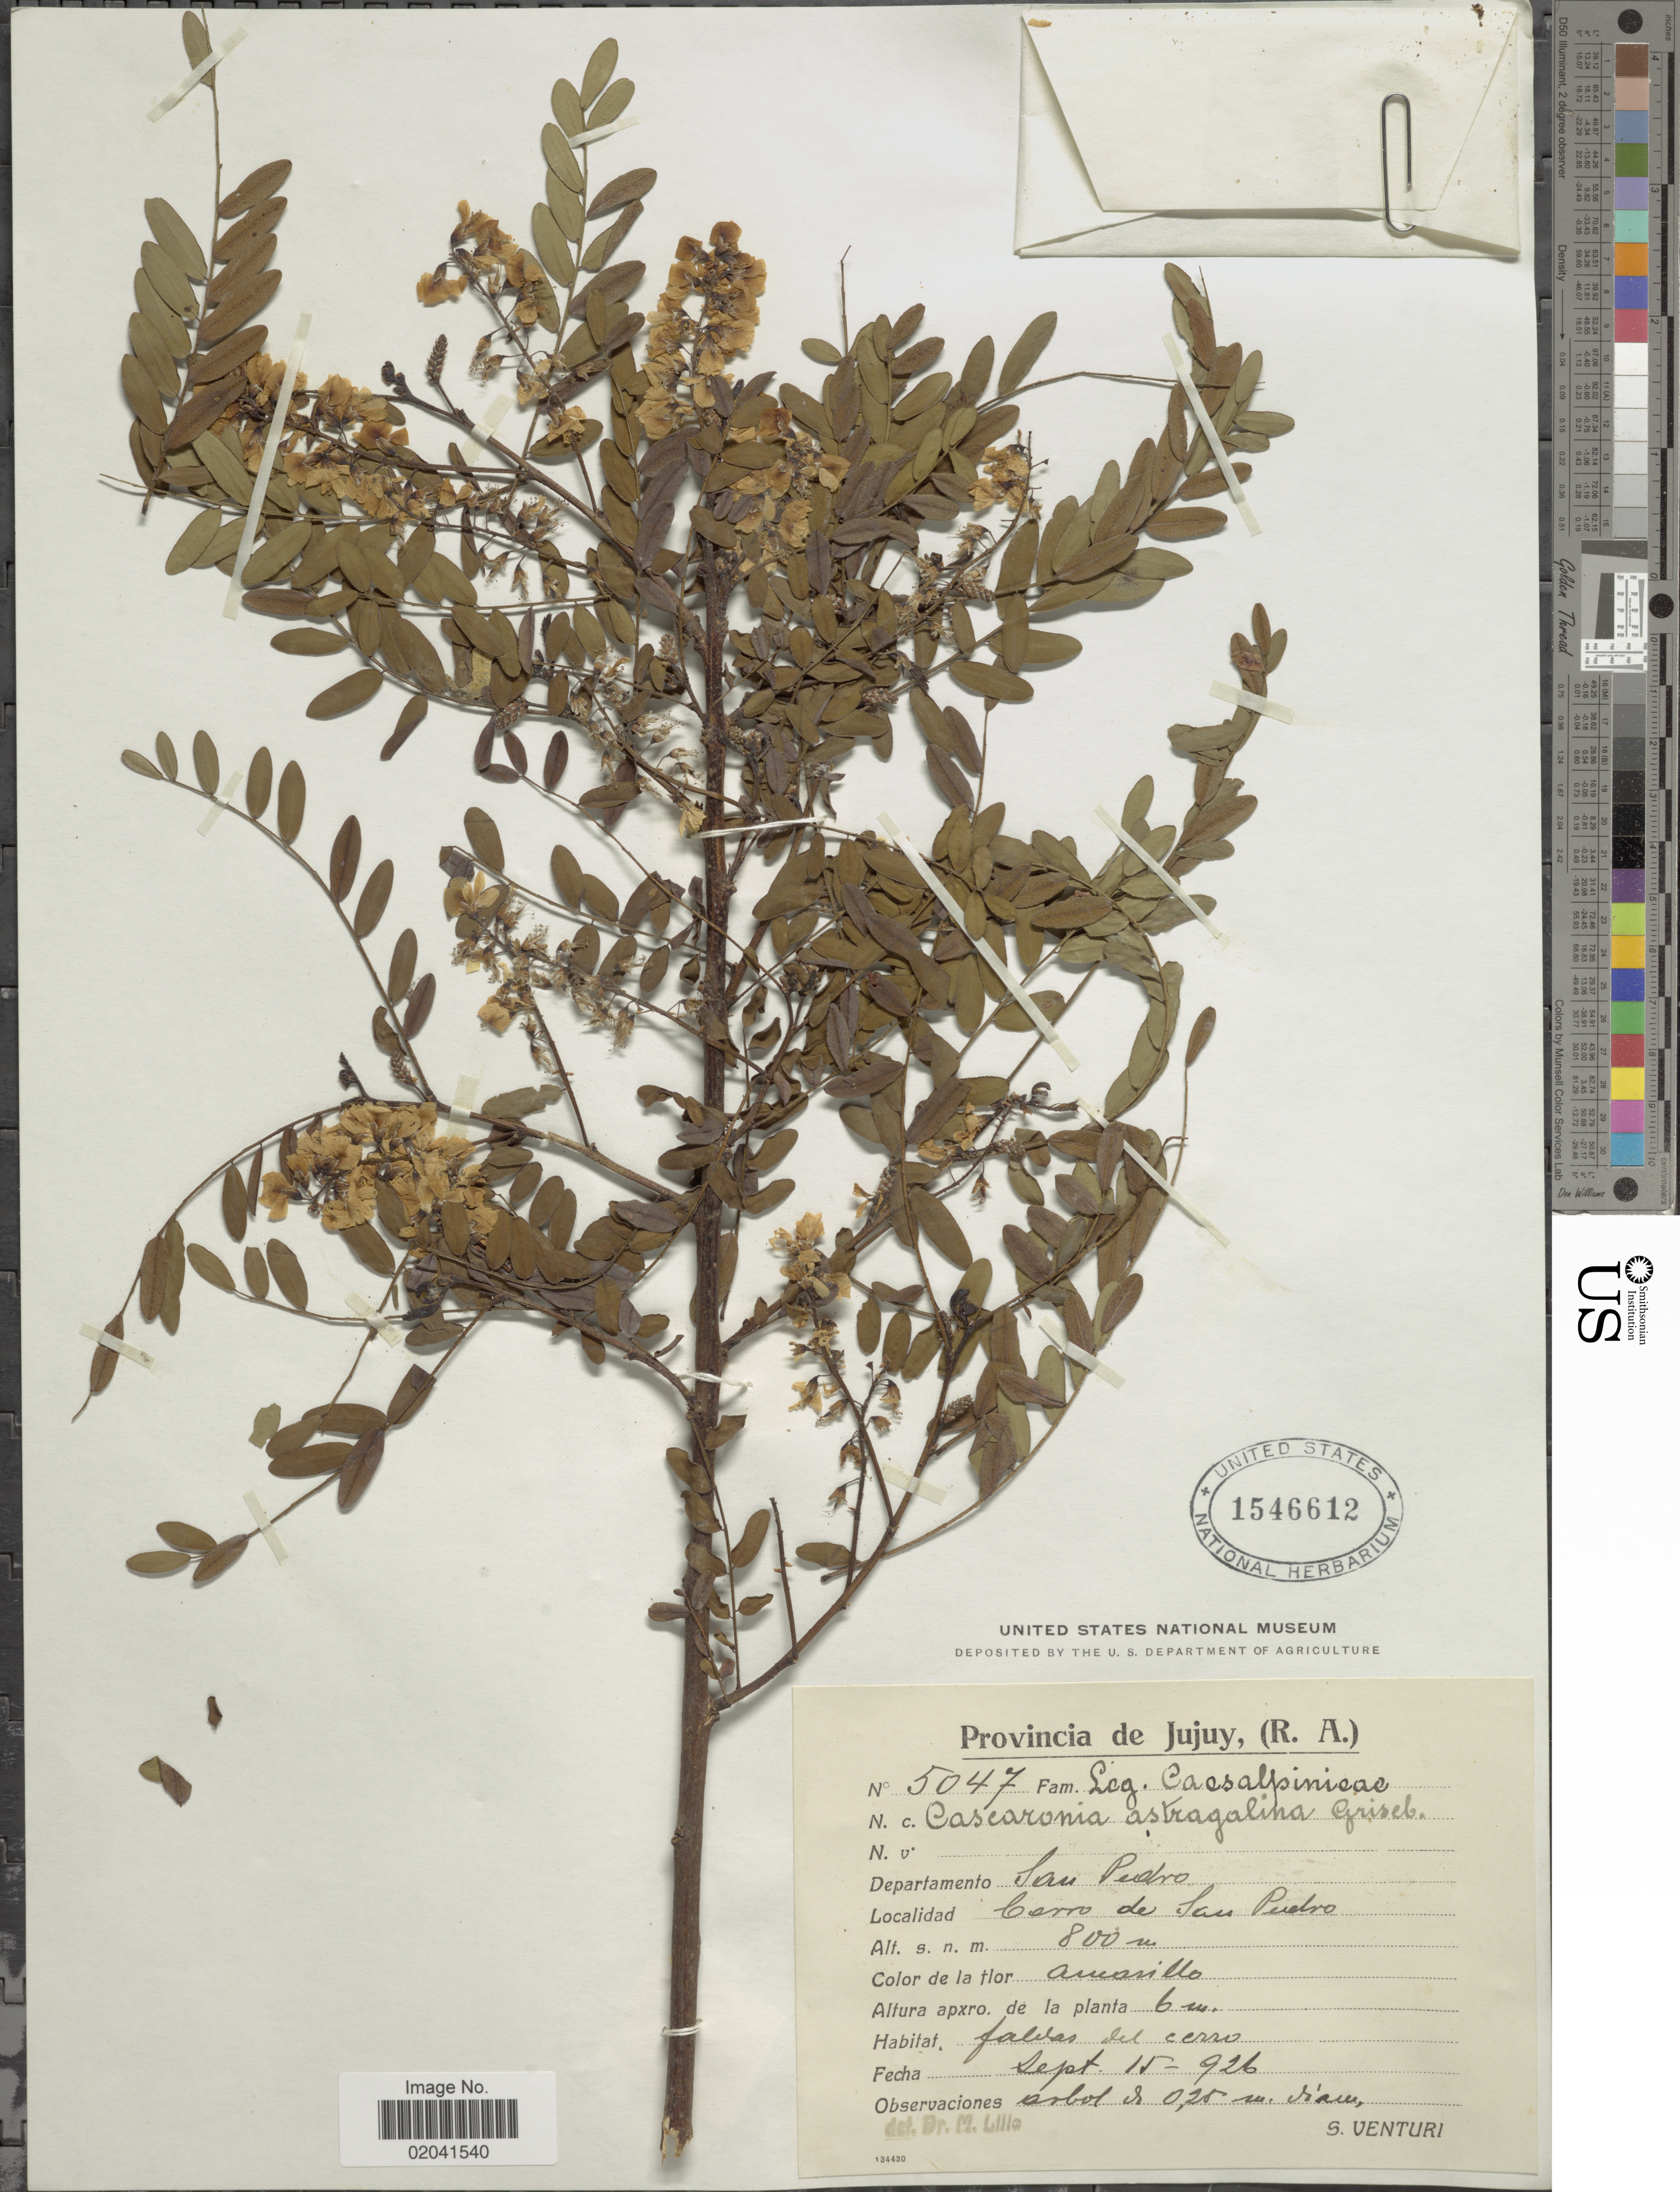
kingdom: Plantae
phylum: Tracheophyta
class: Magnoliopsida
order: Fabales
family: Fabaceae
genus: Cascaronia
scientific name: Cascaronia sp.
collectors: S. Venturi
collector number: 5047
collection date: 1926-09-15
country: Argentina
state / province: Jujuy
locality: Provincia de Jujuy (R.A.). Departamento San Pedro. Cerro de San Pedro.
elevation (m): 800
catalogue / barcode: US 1546612